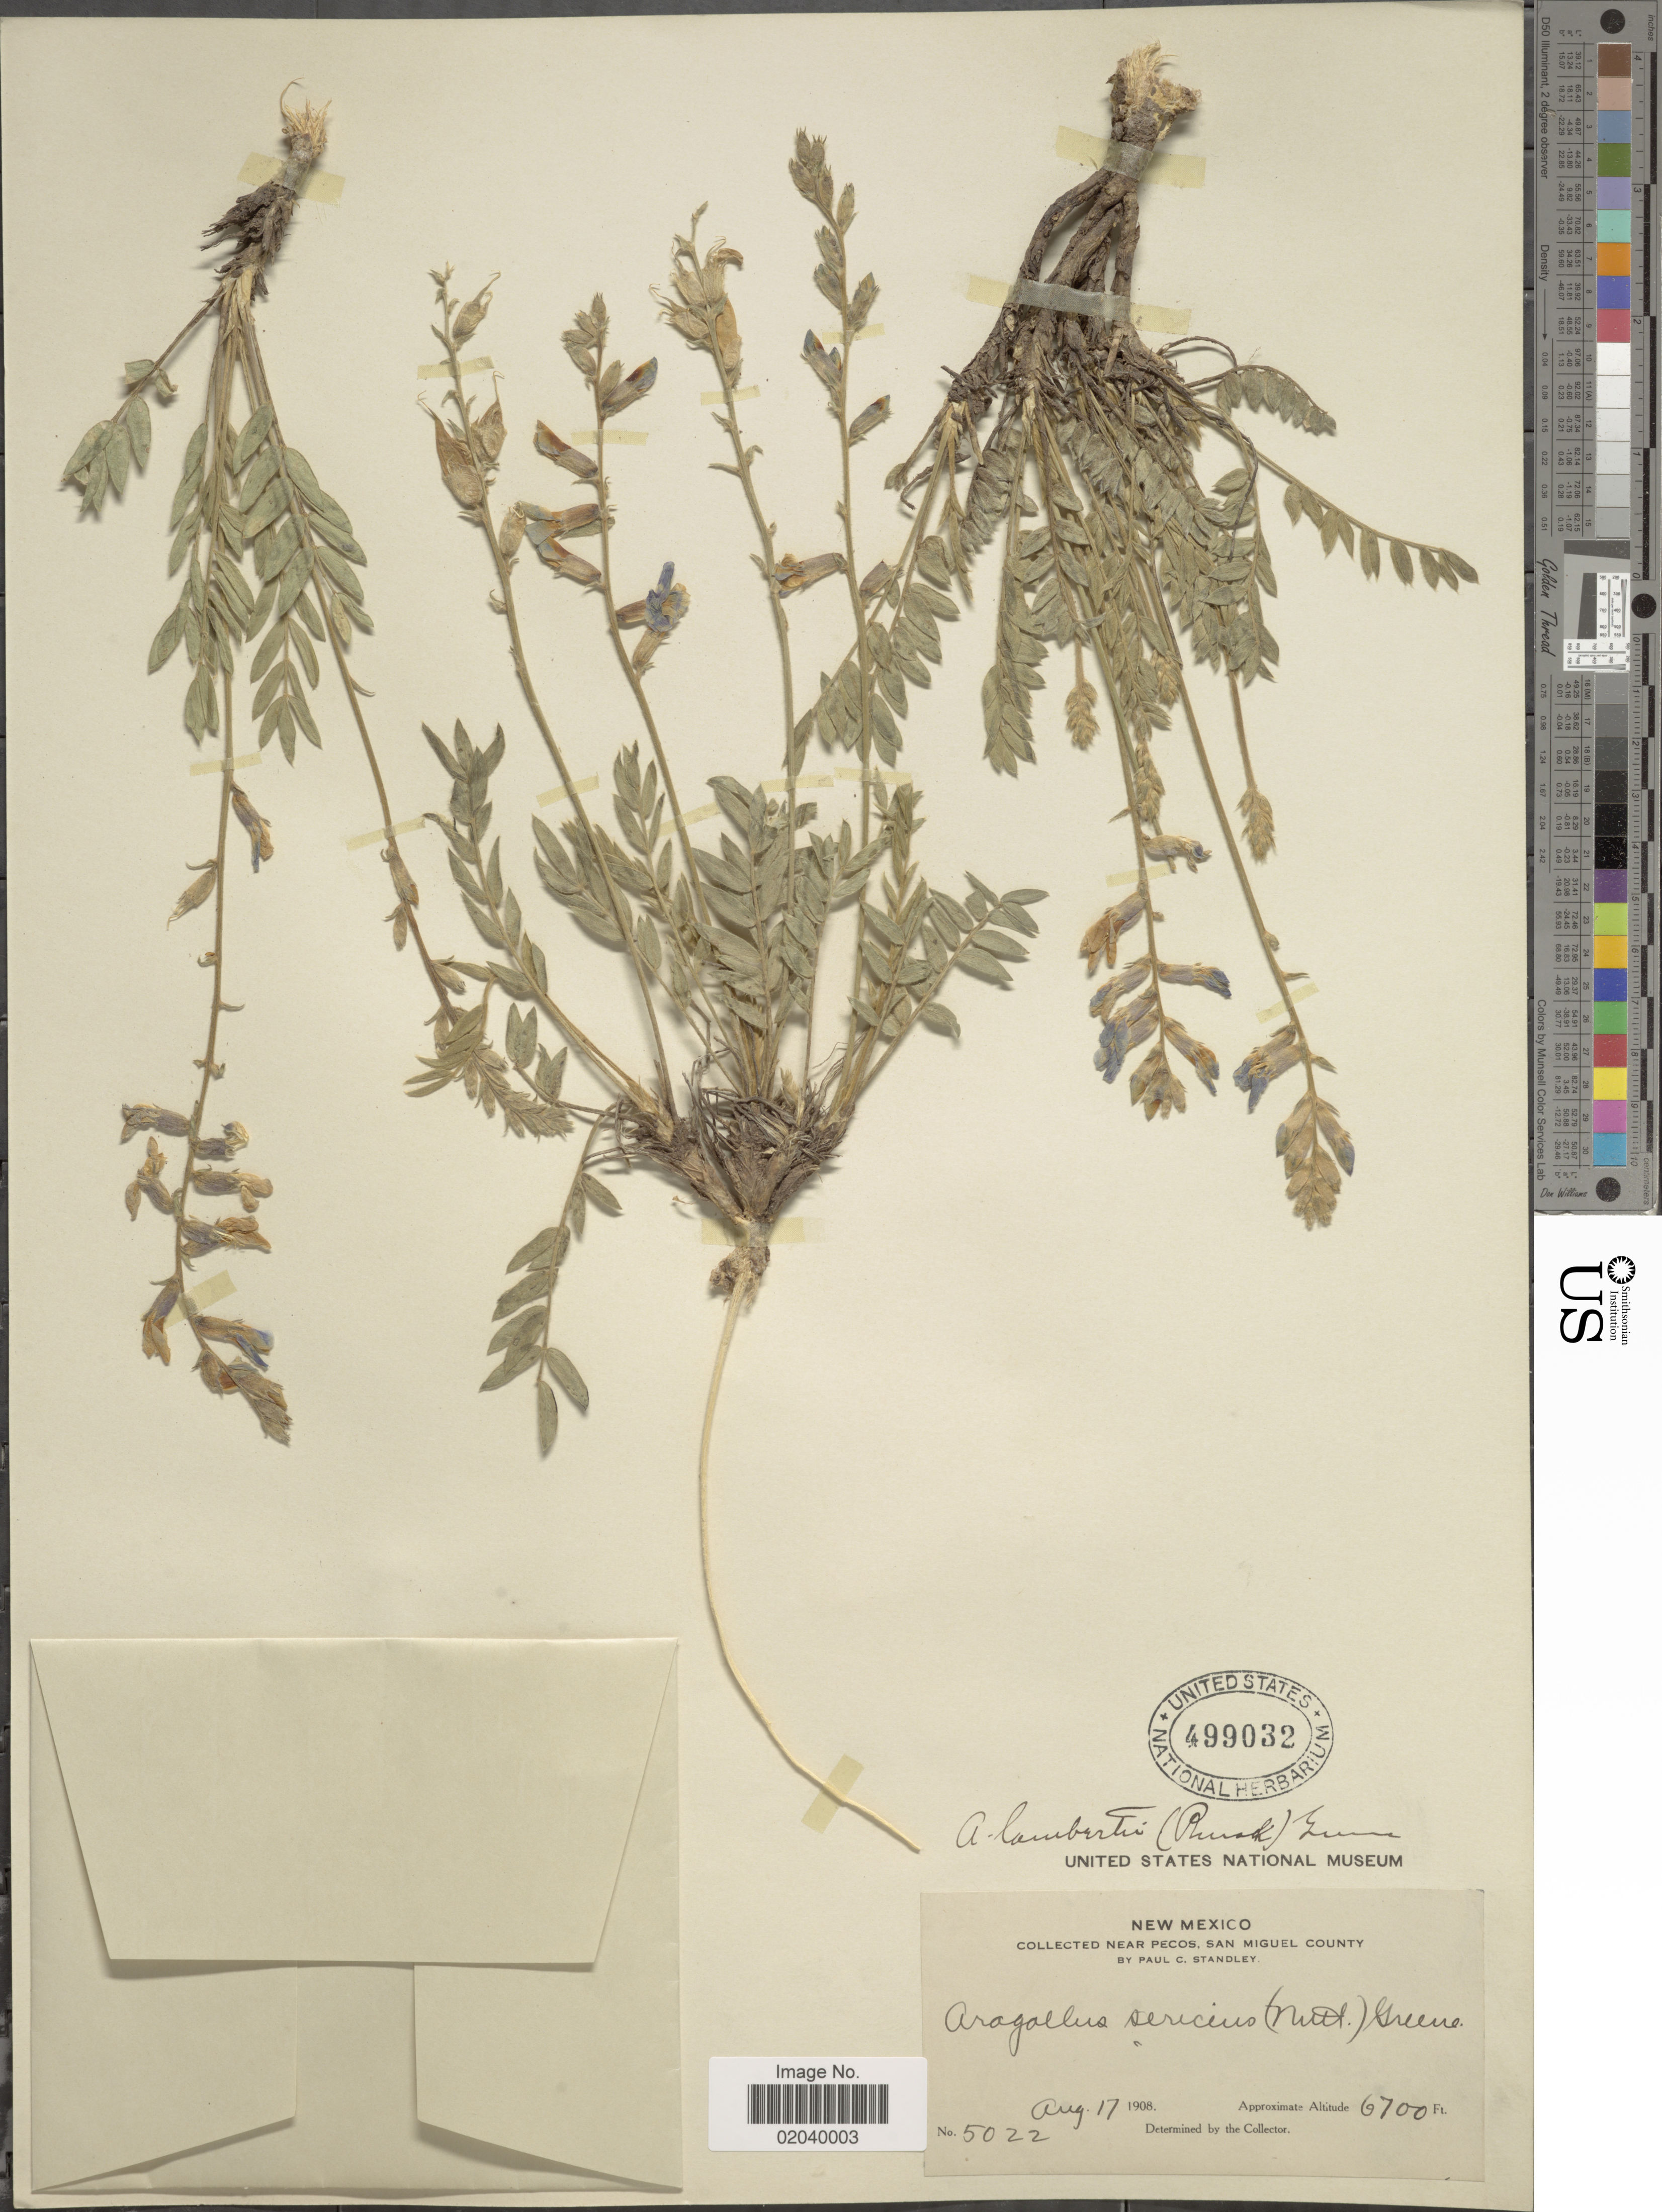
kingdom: Plantae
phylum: Tracheophyta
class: Magnoliopsida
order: Fabales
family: Fabaceae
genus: Oxytropis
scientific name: Oxytropis lambertii var. bigelovii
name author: A. Gray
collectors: P. C. Standley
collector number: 5022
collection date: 1908-08-17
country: United States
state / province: New Mexico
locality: Near Pecos, San Miguel County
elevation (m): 2042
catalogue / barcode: US 499032